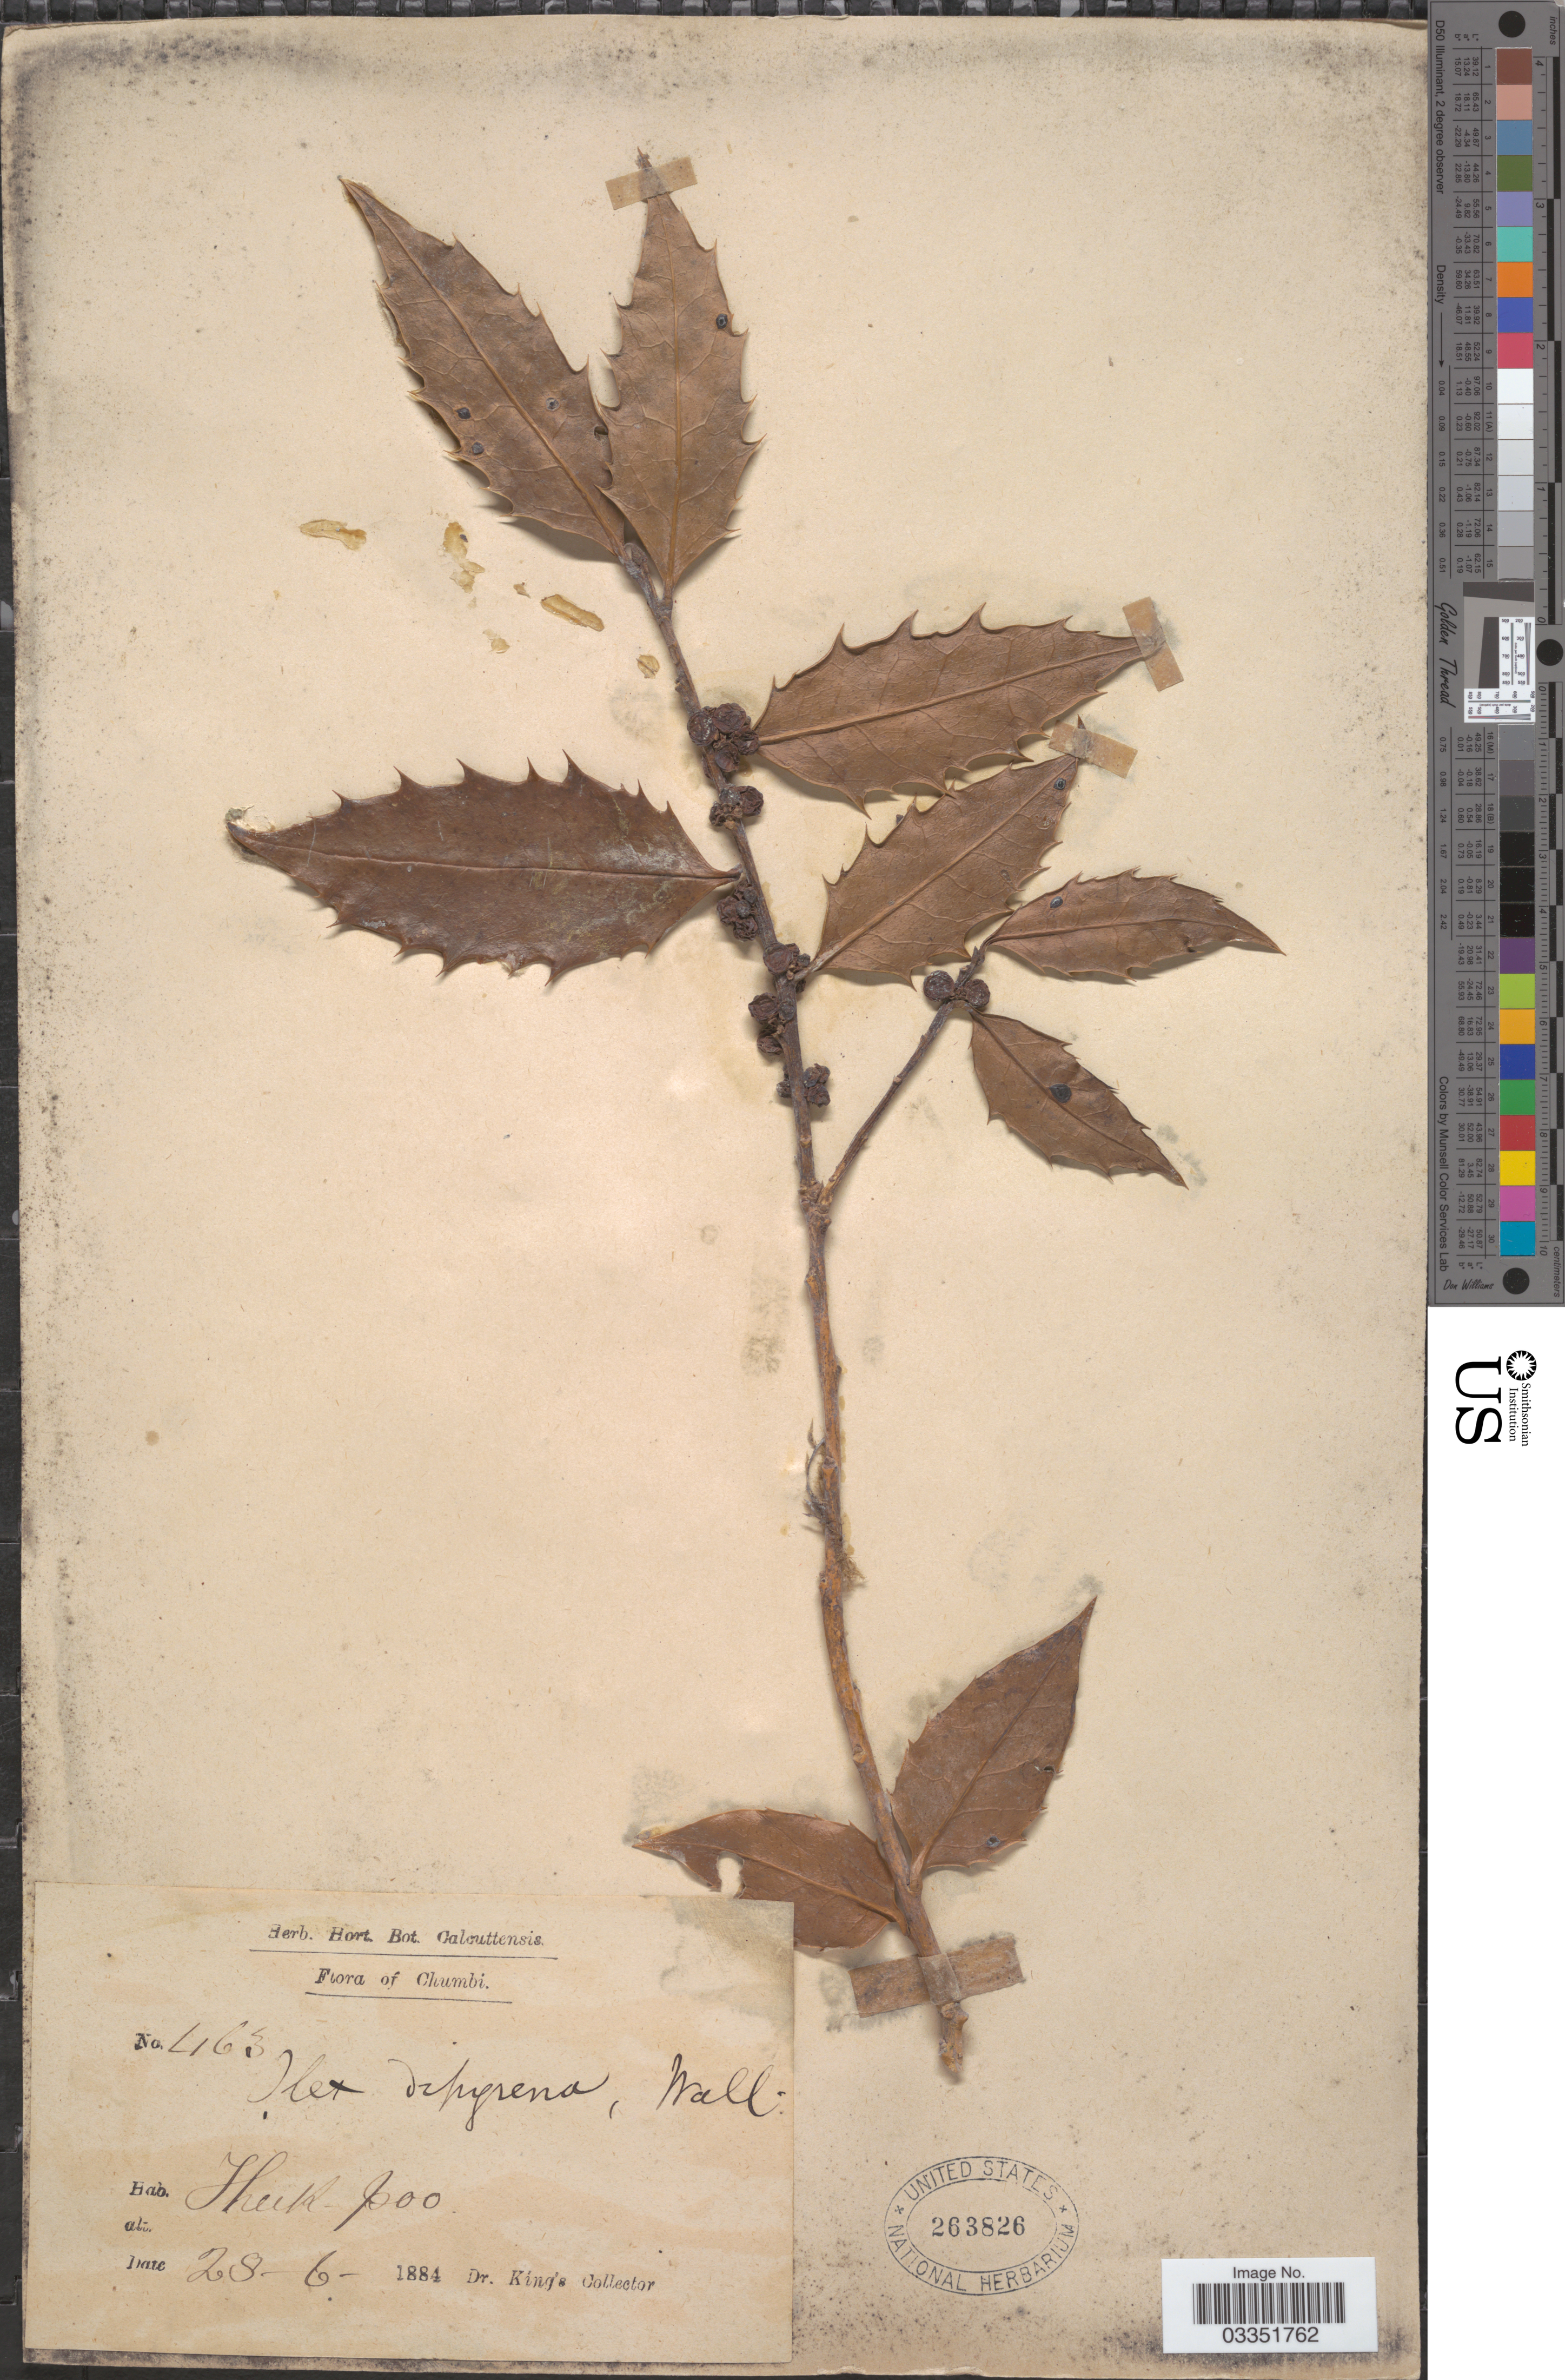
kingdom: Plantae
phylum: Tracheophyta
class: Magnoliopsida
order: Aquifoliales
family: Aquifoliaceae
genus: Ilex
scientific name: Ilex dipyrena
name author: Wall.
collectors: Dr. King's collector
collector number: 463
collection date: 1884-06-28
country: China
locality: Chumbi. Thuk [interpreted]-poo.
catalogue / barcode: US 263826